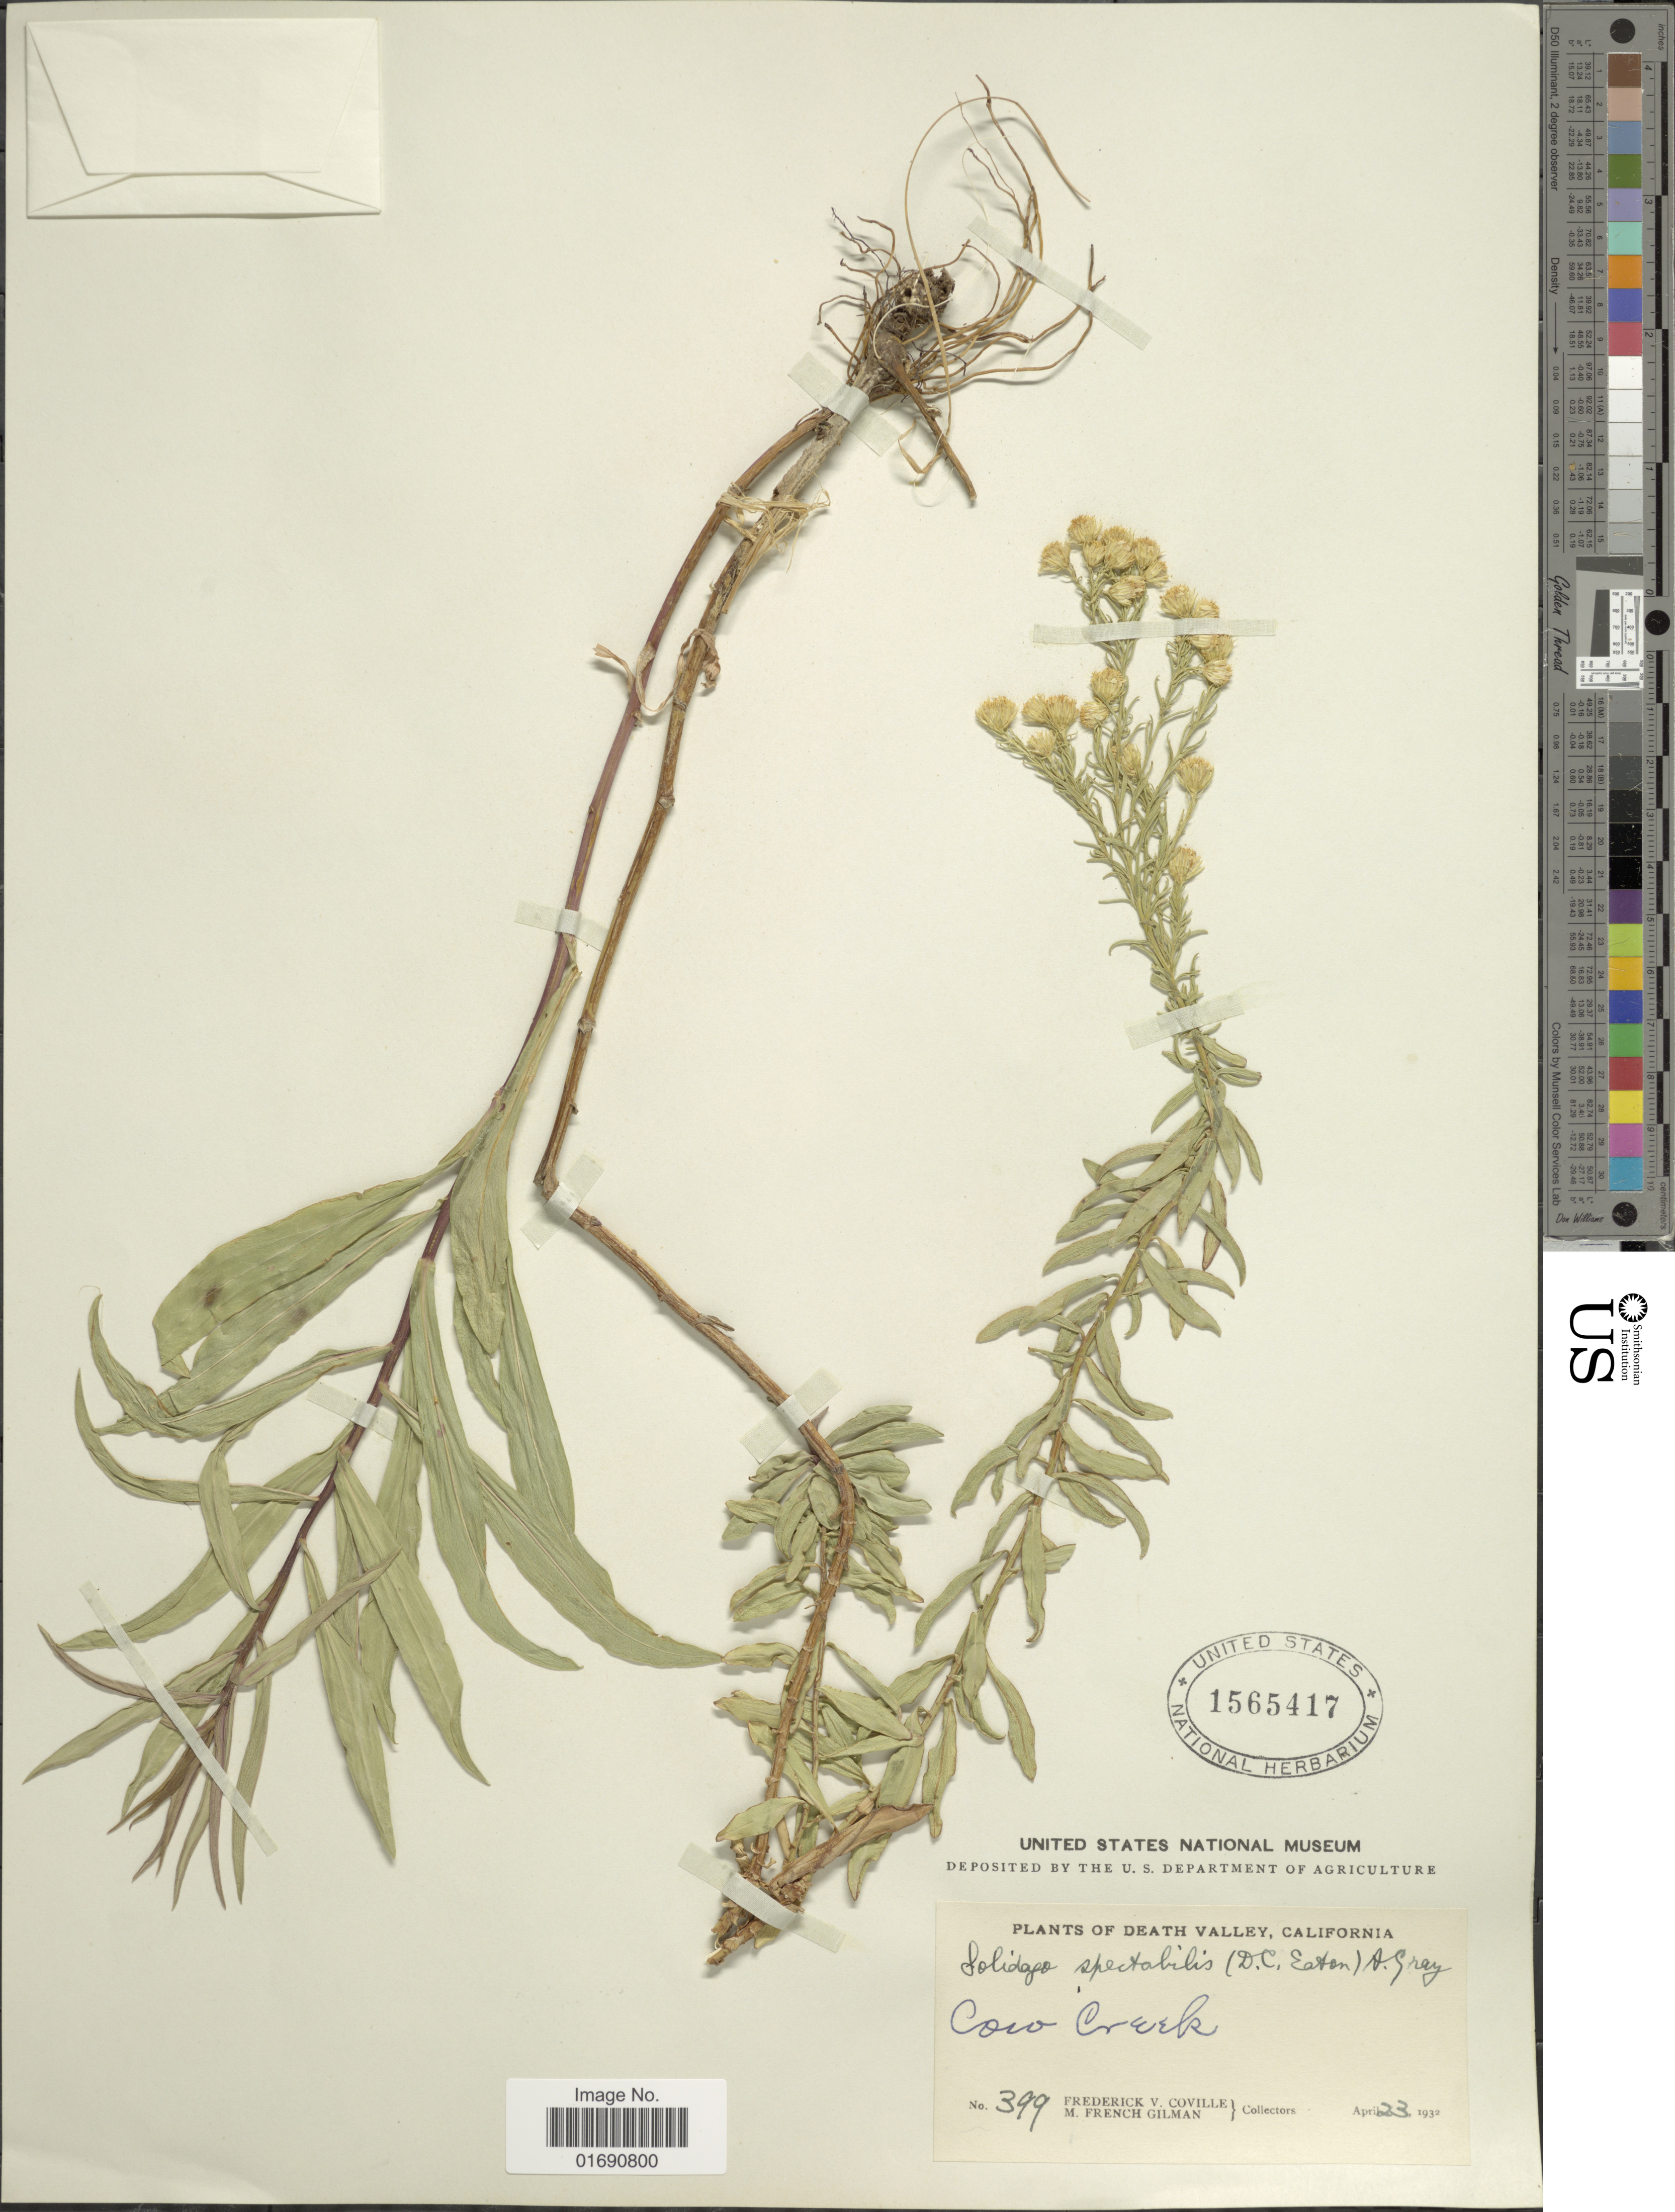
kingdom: Plantae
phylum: Tracheophyta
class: Magnoliopsida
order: Asterales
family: Asteraceae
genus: Solidago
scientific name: Solidago spectabilis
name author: (D.C. Eaton) A. Gray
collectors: F. V. Coville & M. F. Gilman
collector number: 399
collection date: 1932-04-23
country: United States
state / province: California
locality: Death Valley, Coco Creek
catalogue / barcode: US 1565417